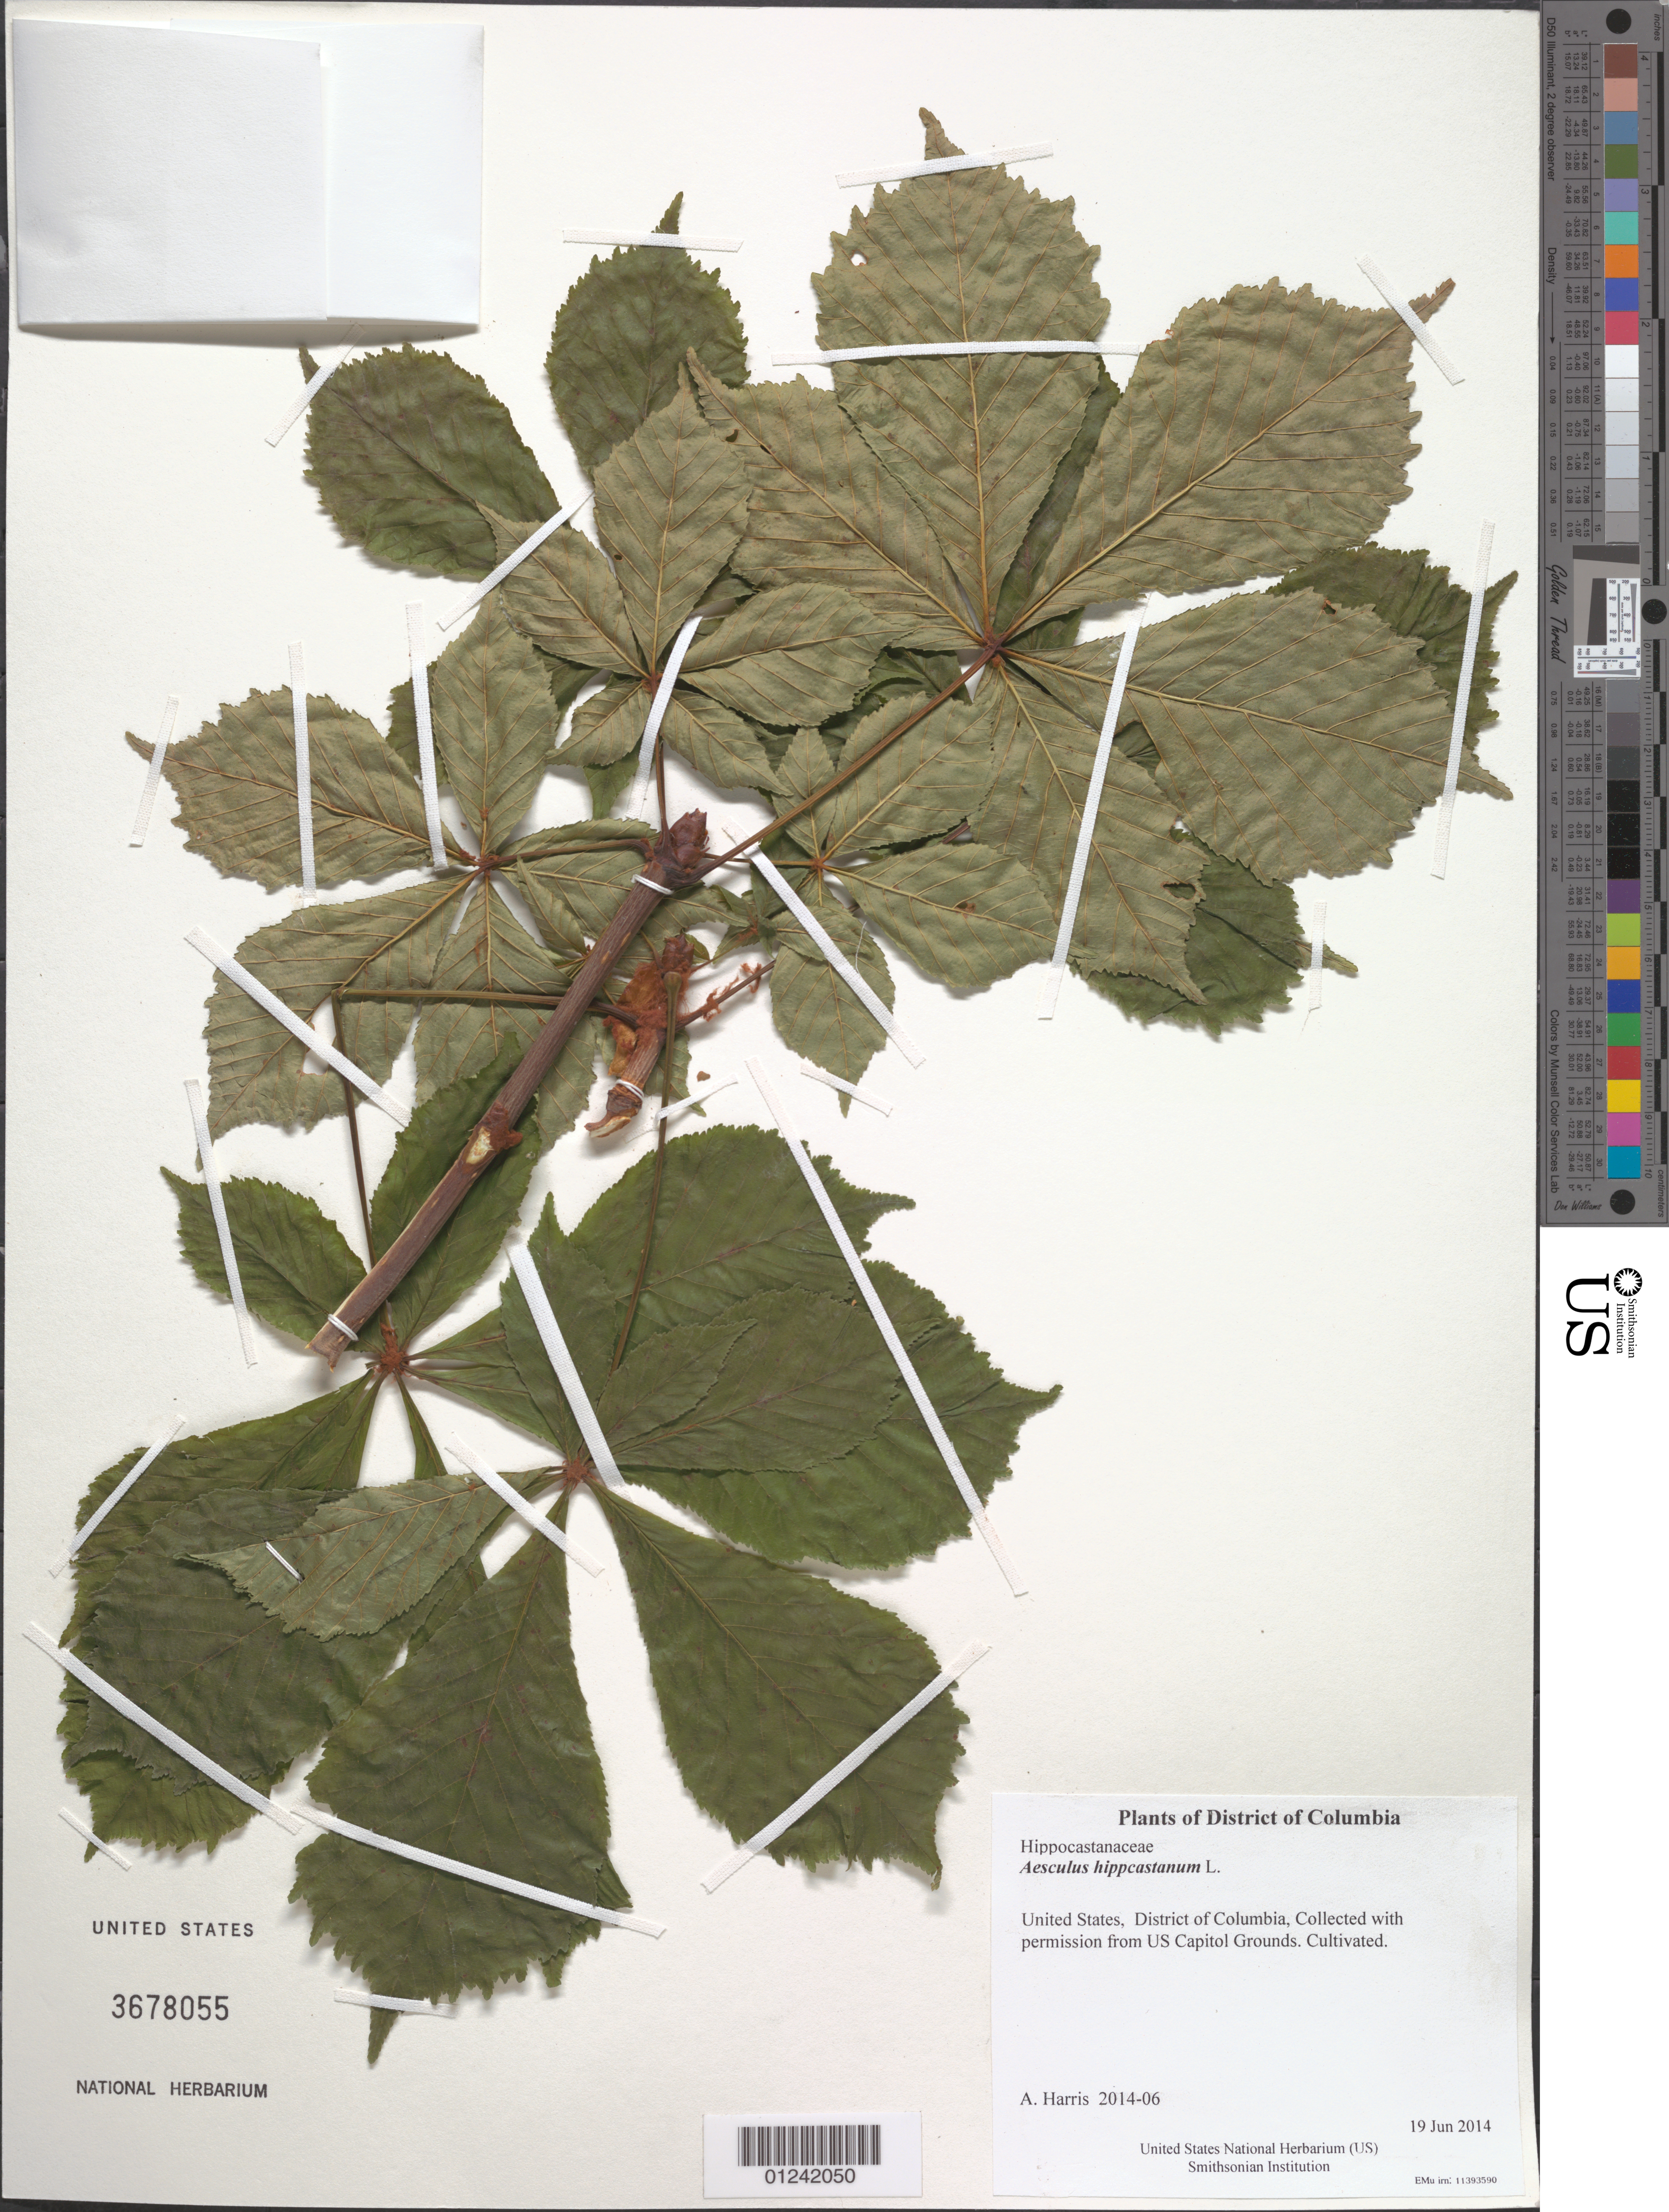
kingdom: Plantae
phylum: Tracheophyta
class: Magnoliopsida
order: Sapindales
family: Sapindaceae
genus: Aesculus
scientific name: Aesculus hippocastanum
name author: L.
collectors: A. J. Harris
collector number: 2014-06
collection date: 2014-06-19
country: United States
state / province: District of Columbia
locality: Collected with permission from US Capitol Grounds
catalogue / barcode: US 3678055